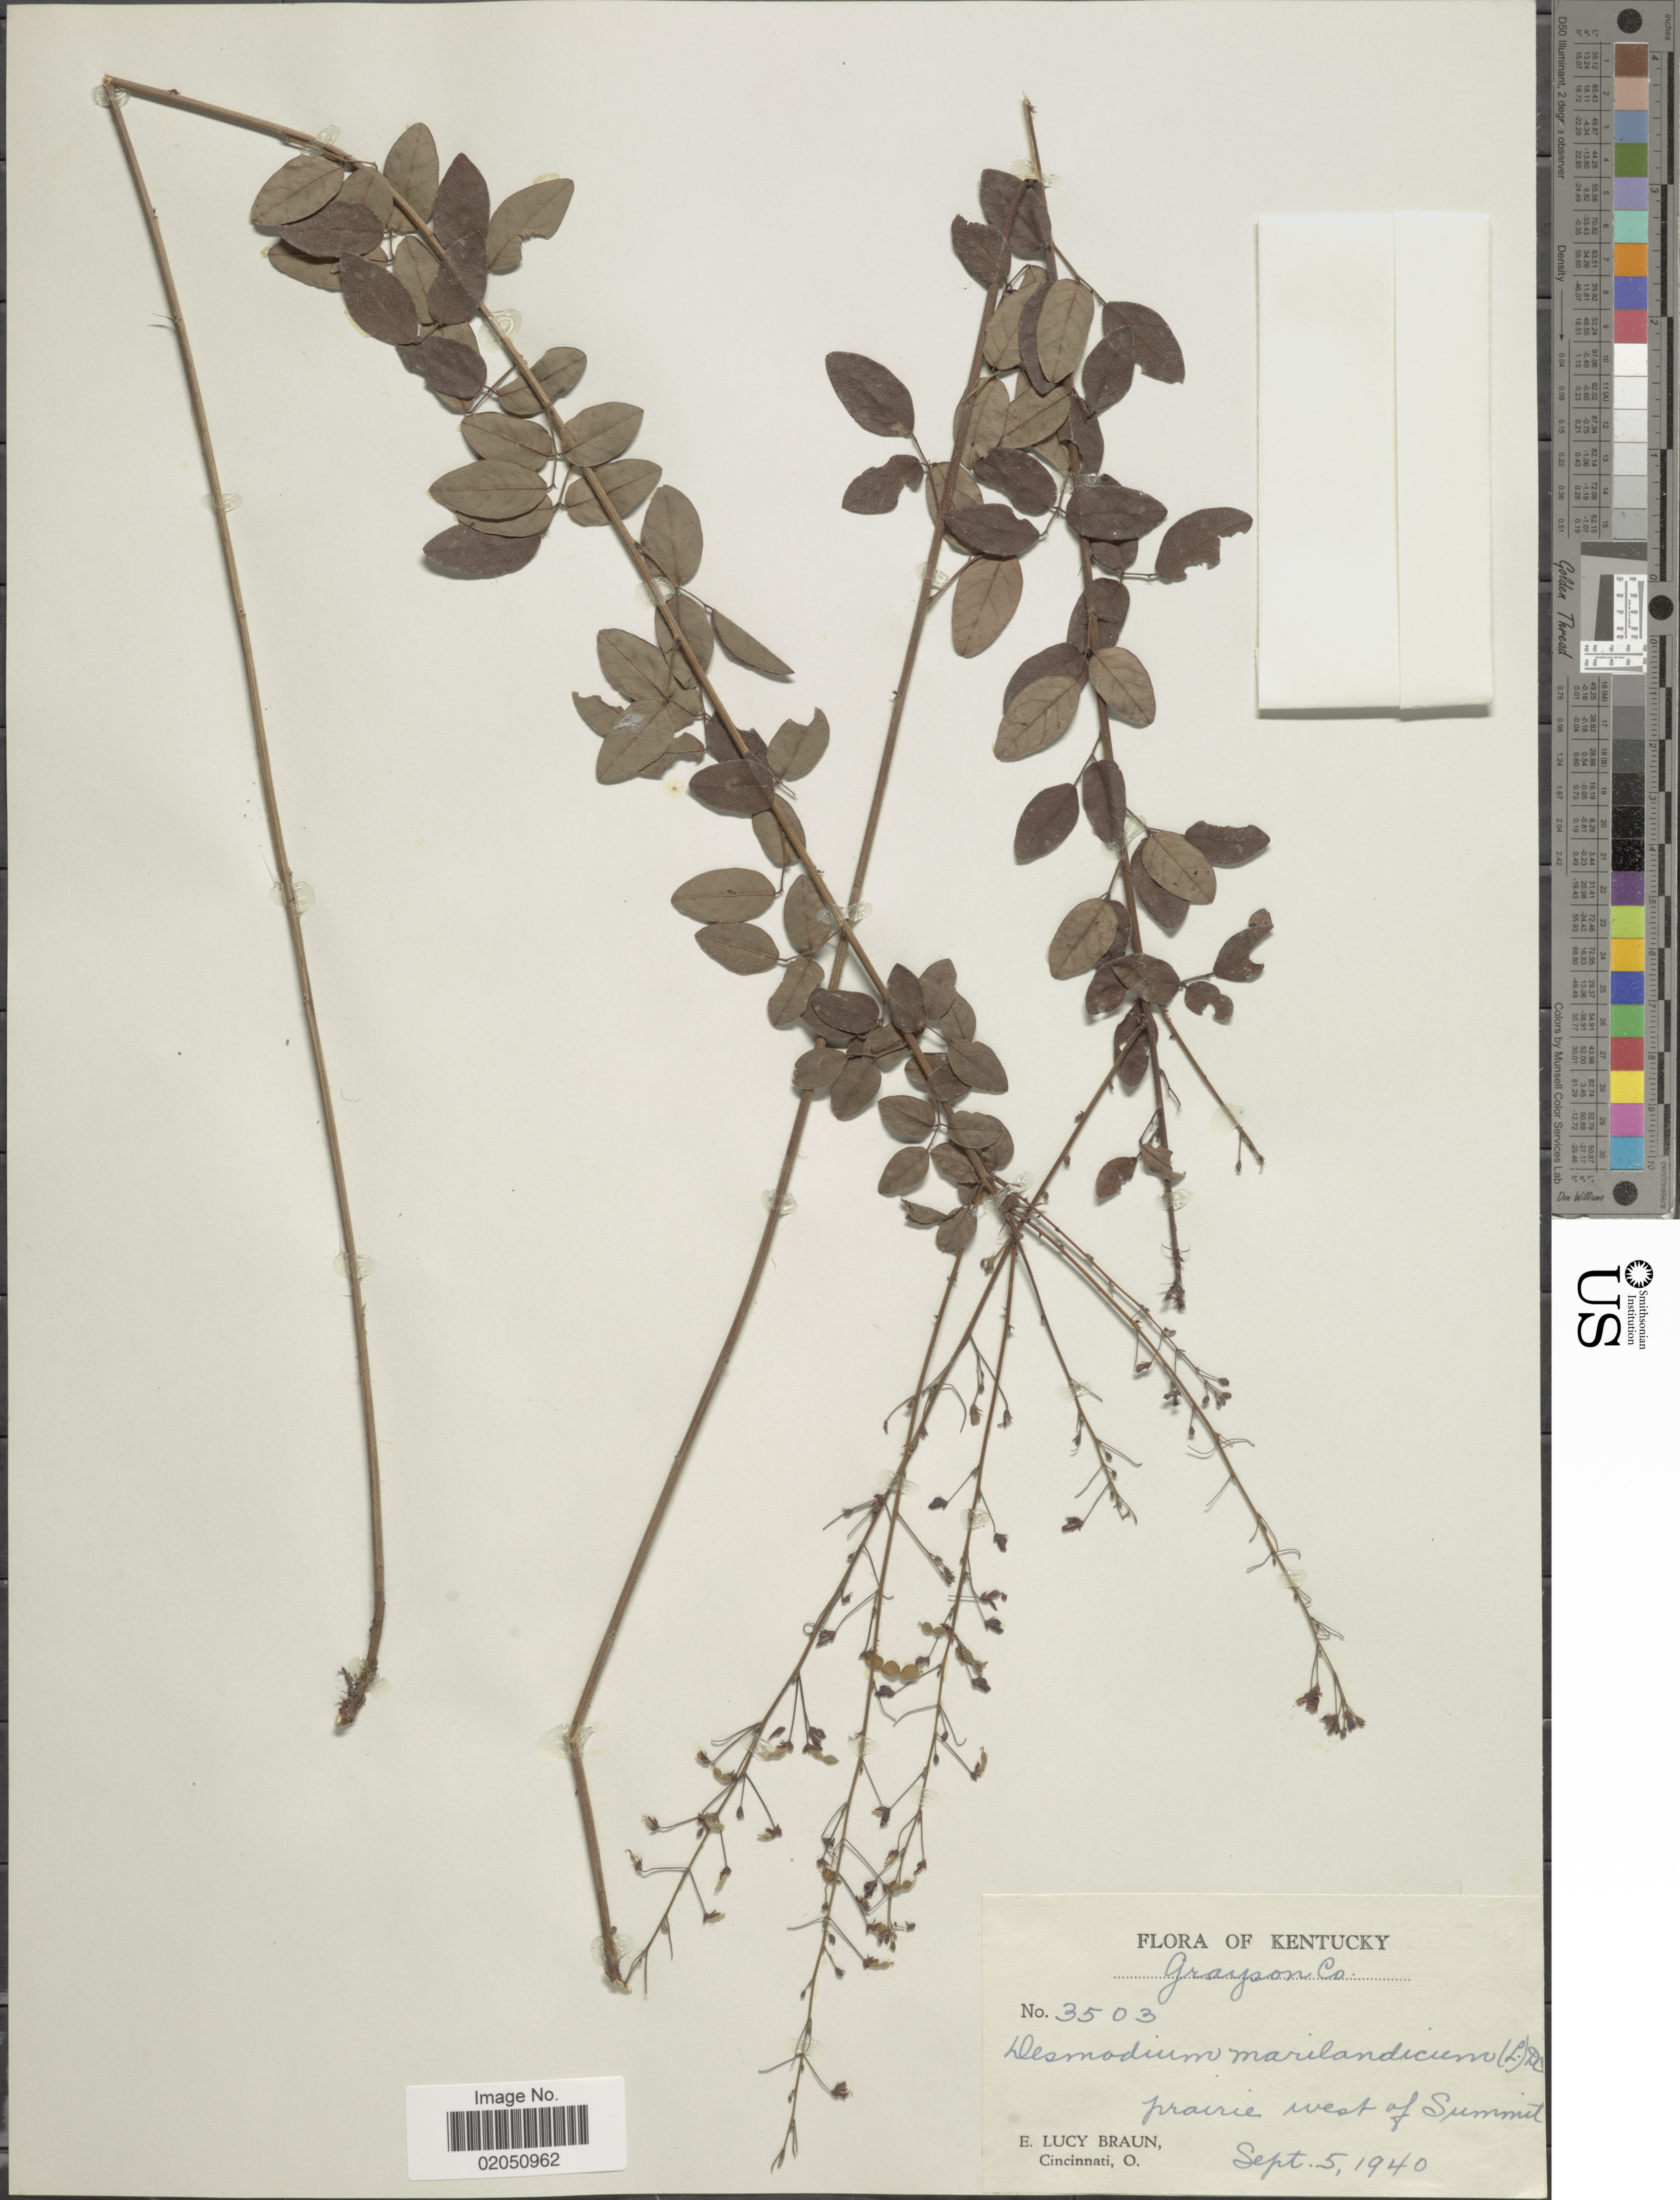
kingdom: Plantae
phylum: Tracheophyta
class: Magnoliopsida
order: Fabales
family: Fabaceae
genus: Desmodium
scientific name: Desmodium marilandicum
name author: Darl.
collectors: E. L. Braun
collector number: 3503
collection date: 1940-09-05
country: United States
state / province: Kentucky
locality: Grayson Co, prairie west of Summit